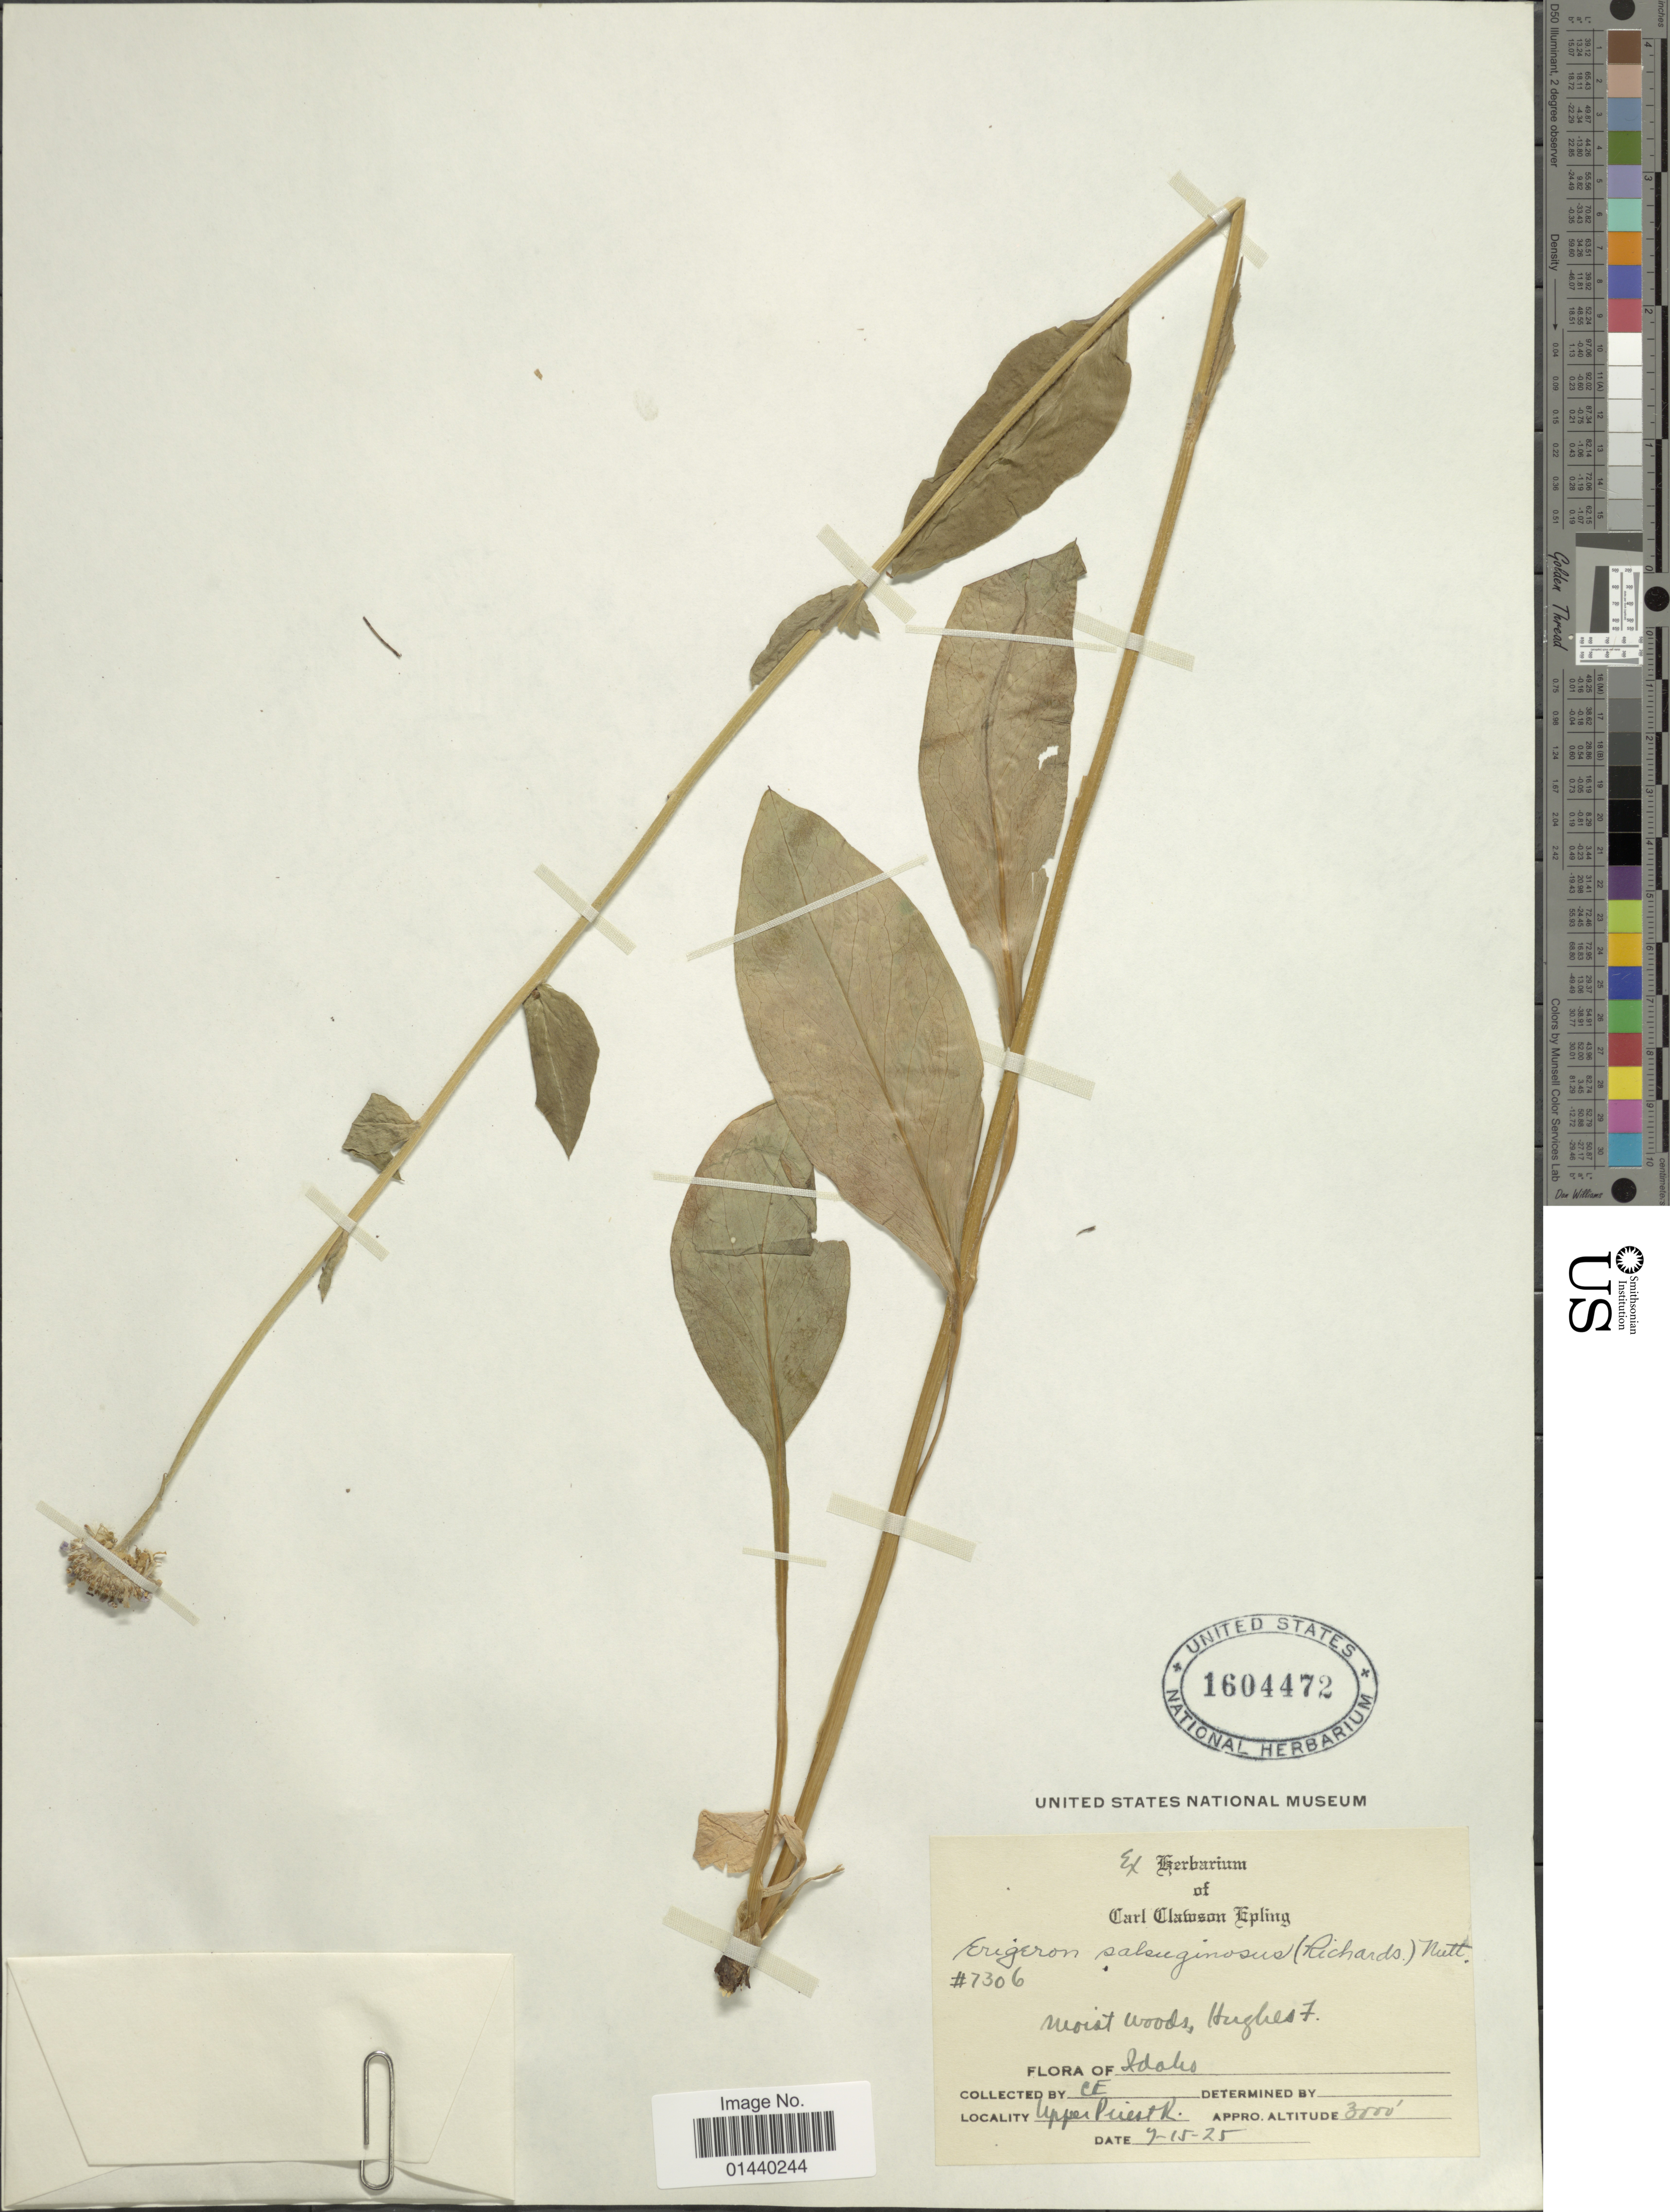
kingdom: Plantae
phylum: Tracheophyta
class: Magnoliopsida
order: Asterales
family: Asteraceae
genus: Erigeron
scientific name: Erigeron salsuginosus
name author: (Richardson ex R. Br.) A. Gray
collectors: C. C. Epling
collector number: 7306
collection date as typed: Transcribed d/m/y: 15/7/25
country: United States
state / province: Idaho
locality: Upper Priest R.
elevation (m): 914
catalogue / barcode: US 1604472